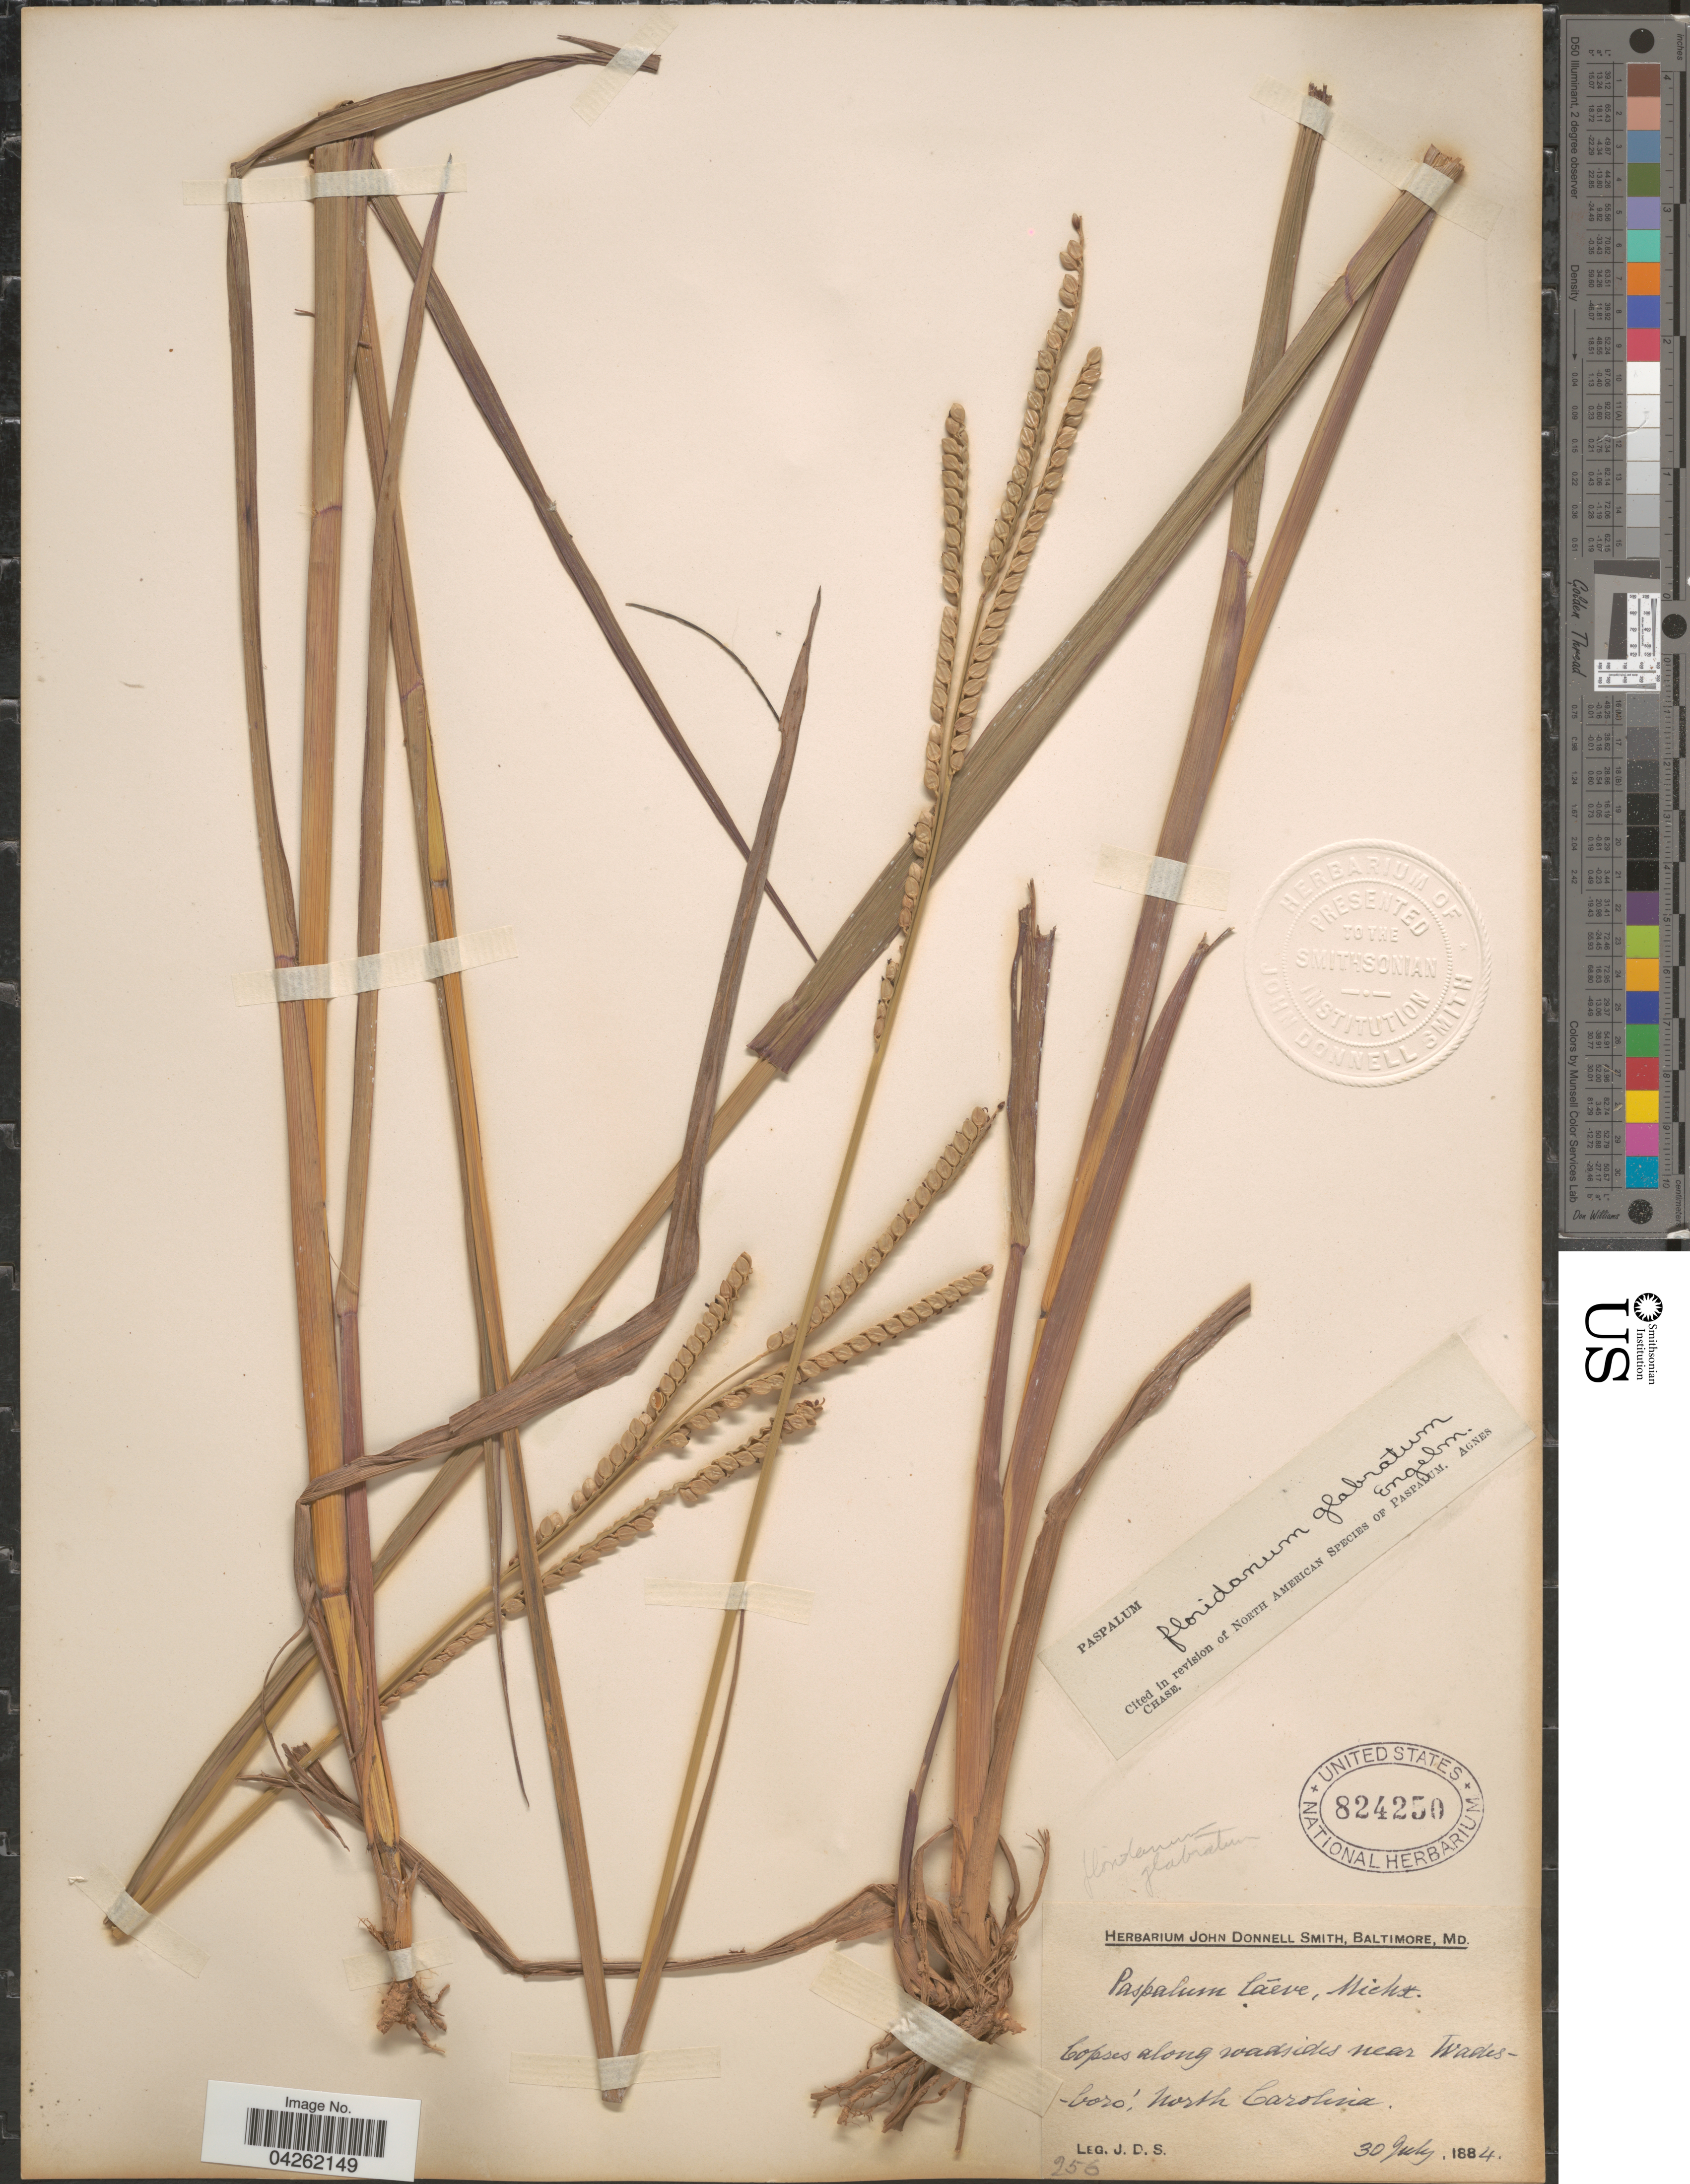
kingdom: Plantae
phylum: Tracheophyta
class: Liliopsida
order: Poales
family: Poaceae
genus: Paspalum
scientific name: Paspalum floridanum var. glabratum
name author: Engelm. ex Vasey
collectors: J. Donnell Smith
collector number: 256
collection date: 1884-07-30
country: United States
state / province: North Carolina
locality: Copses along roadsides near Wadesboro.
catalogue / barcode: US 824250